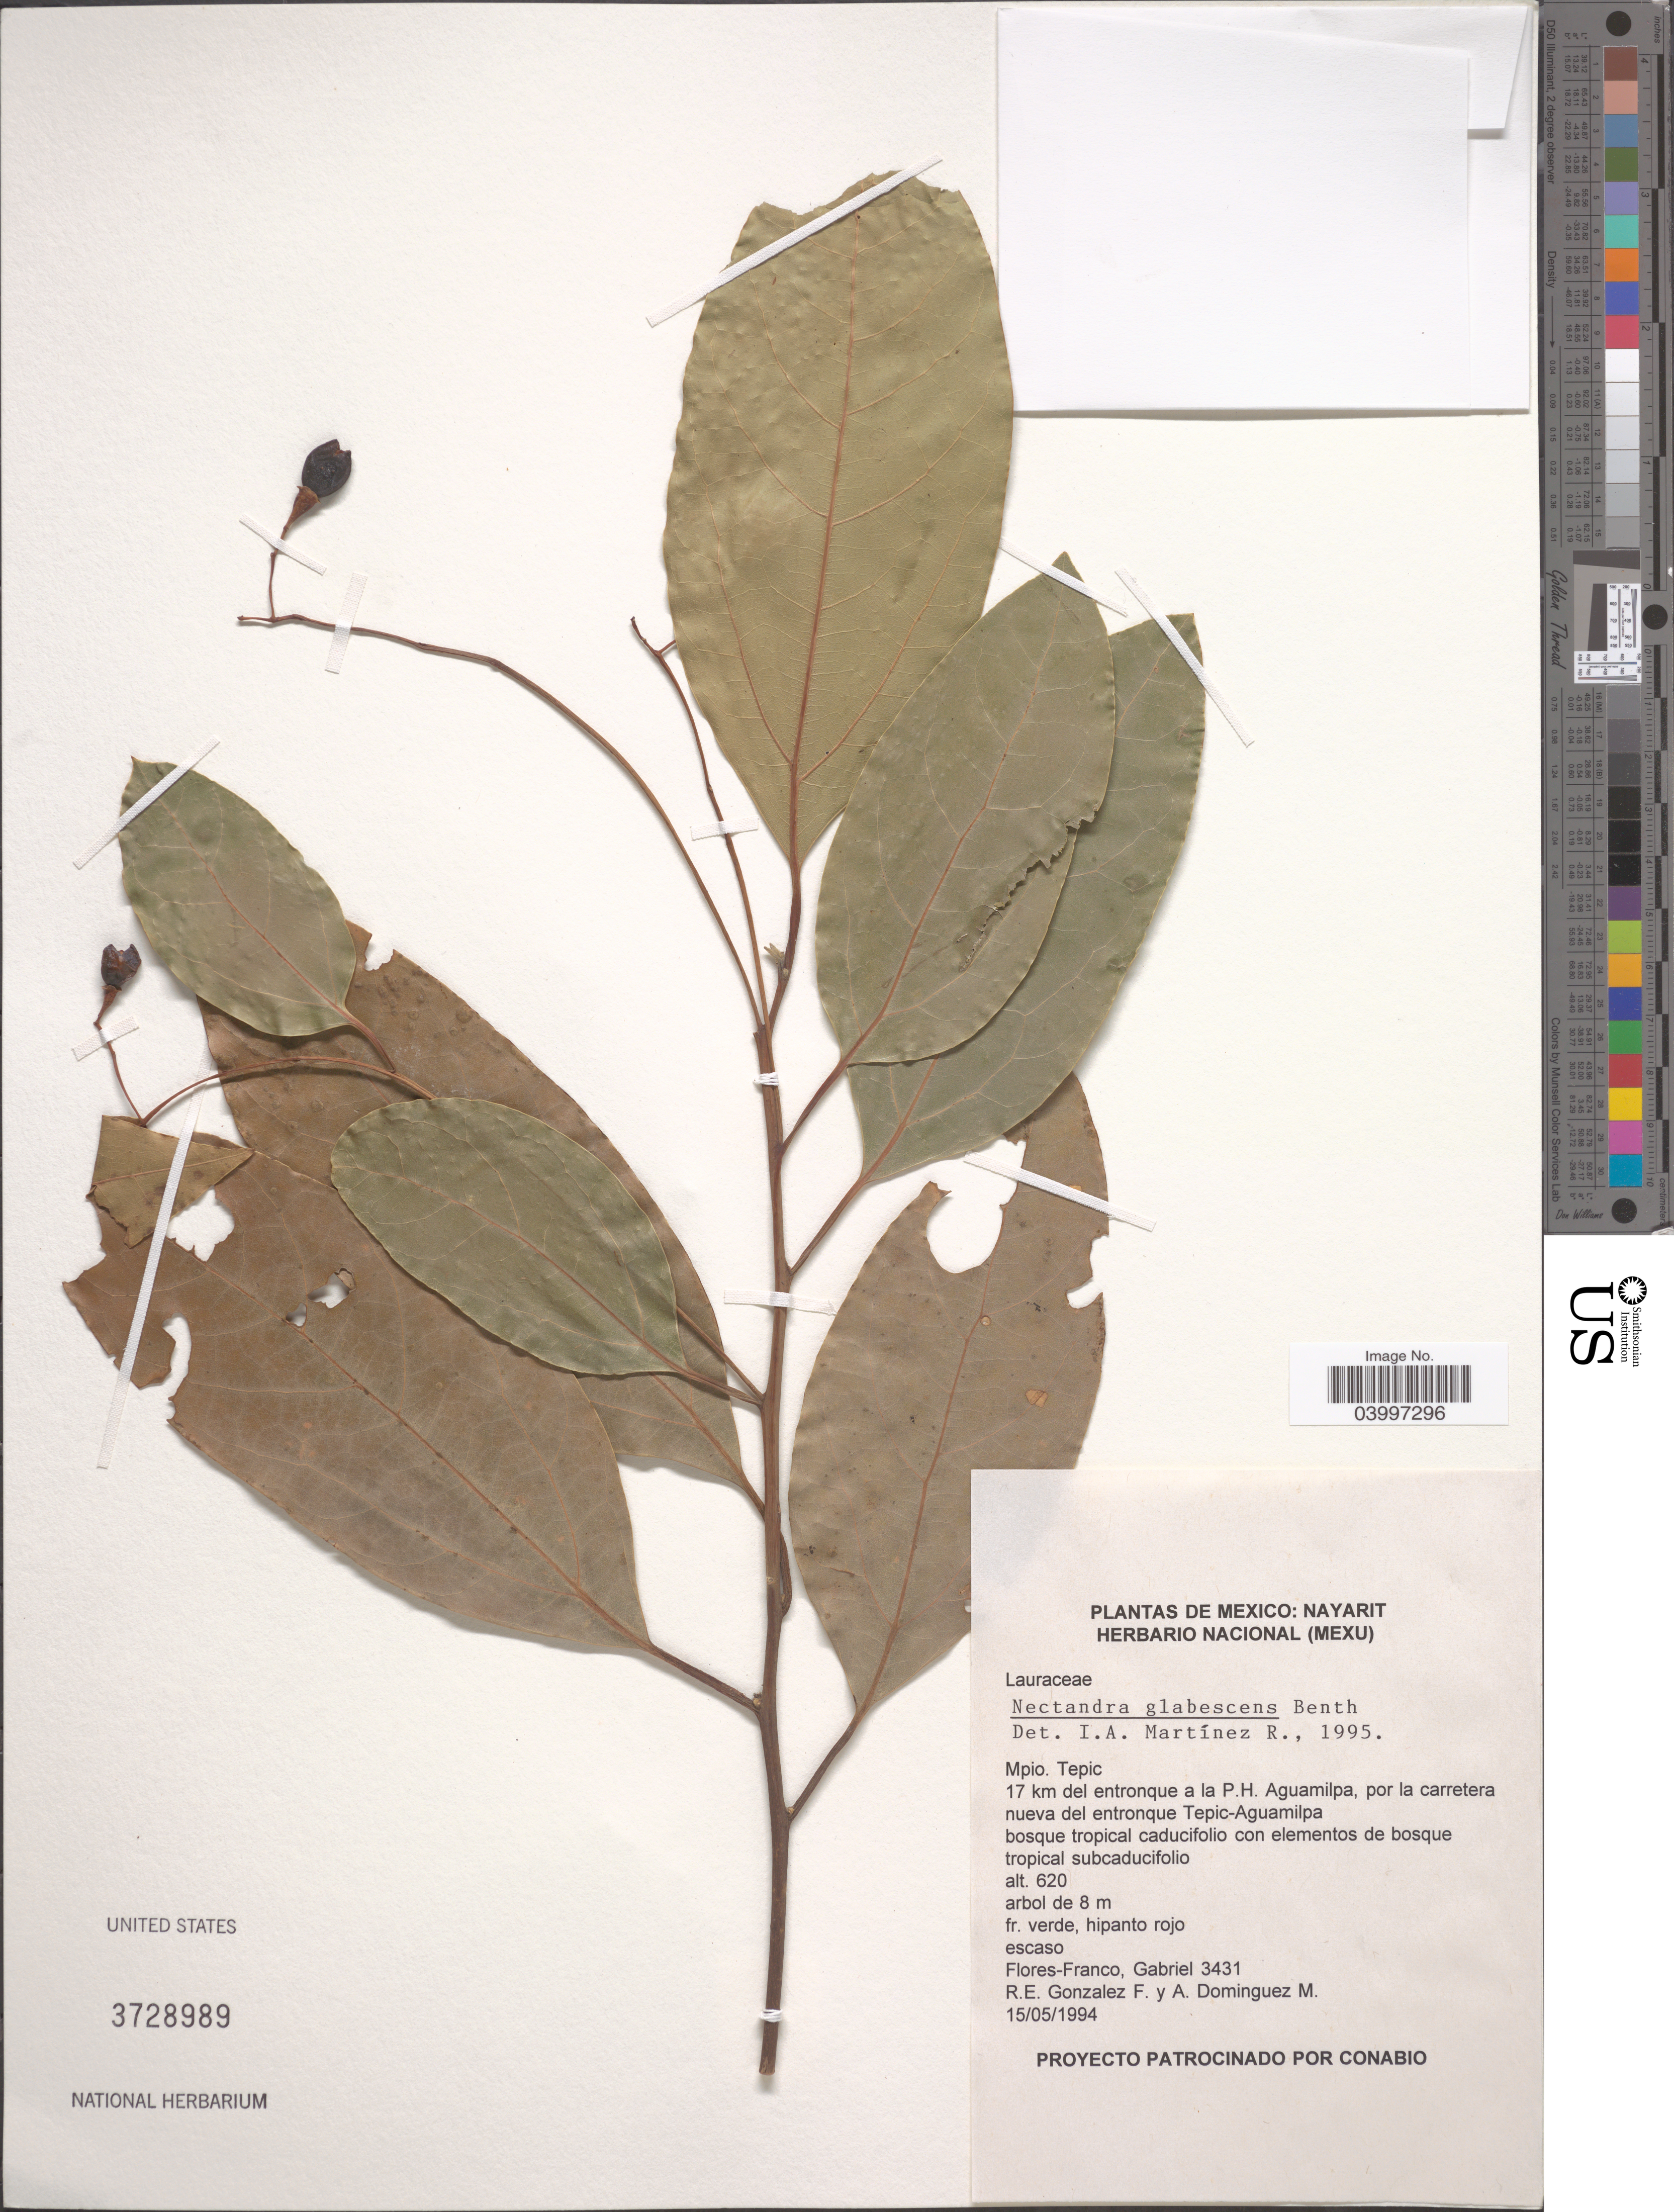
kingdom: Plantae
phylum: Tracheophyta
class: Magnoliopsida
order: Laurales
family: Lauraceae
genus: Nectandra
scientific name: Nectandra glabrescens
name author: Benth.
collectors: G. Flores F., R. Gonzalez & A. Dominguez M.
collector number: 3431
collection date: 1994-05-15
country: Mexico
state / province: Nayarit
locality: Mpio. Tepic. 17 km del entronque a la P. H. Aguamilpa, por la carretera nueva del entronque Tepic-Aguamilpa.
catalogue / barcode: US 3728989